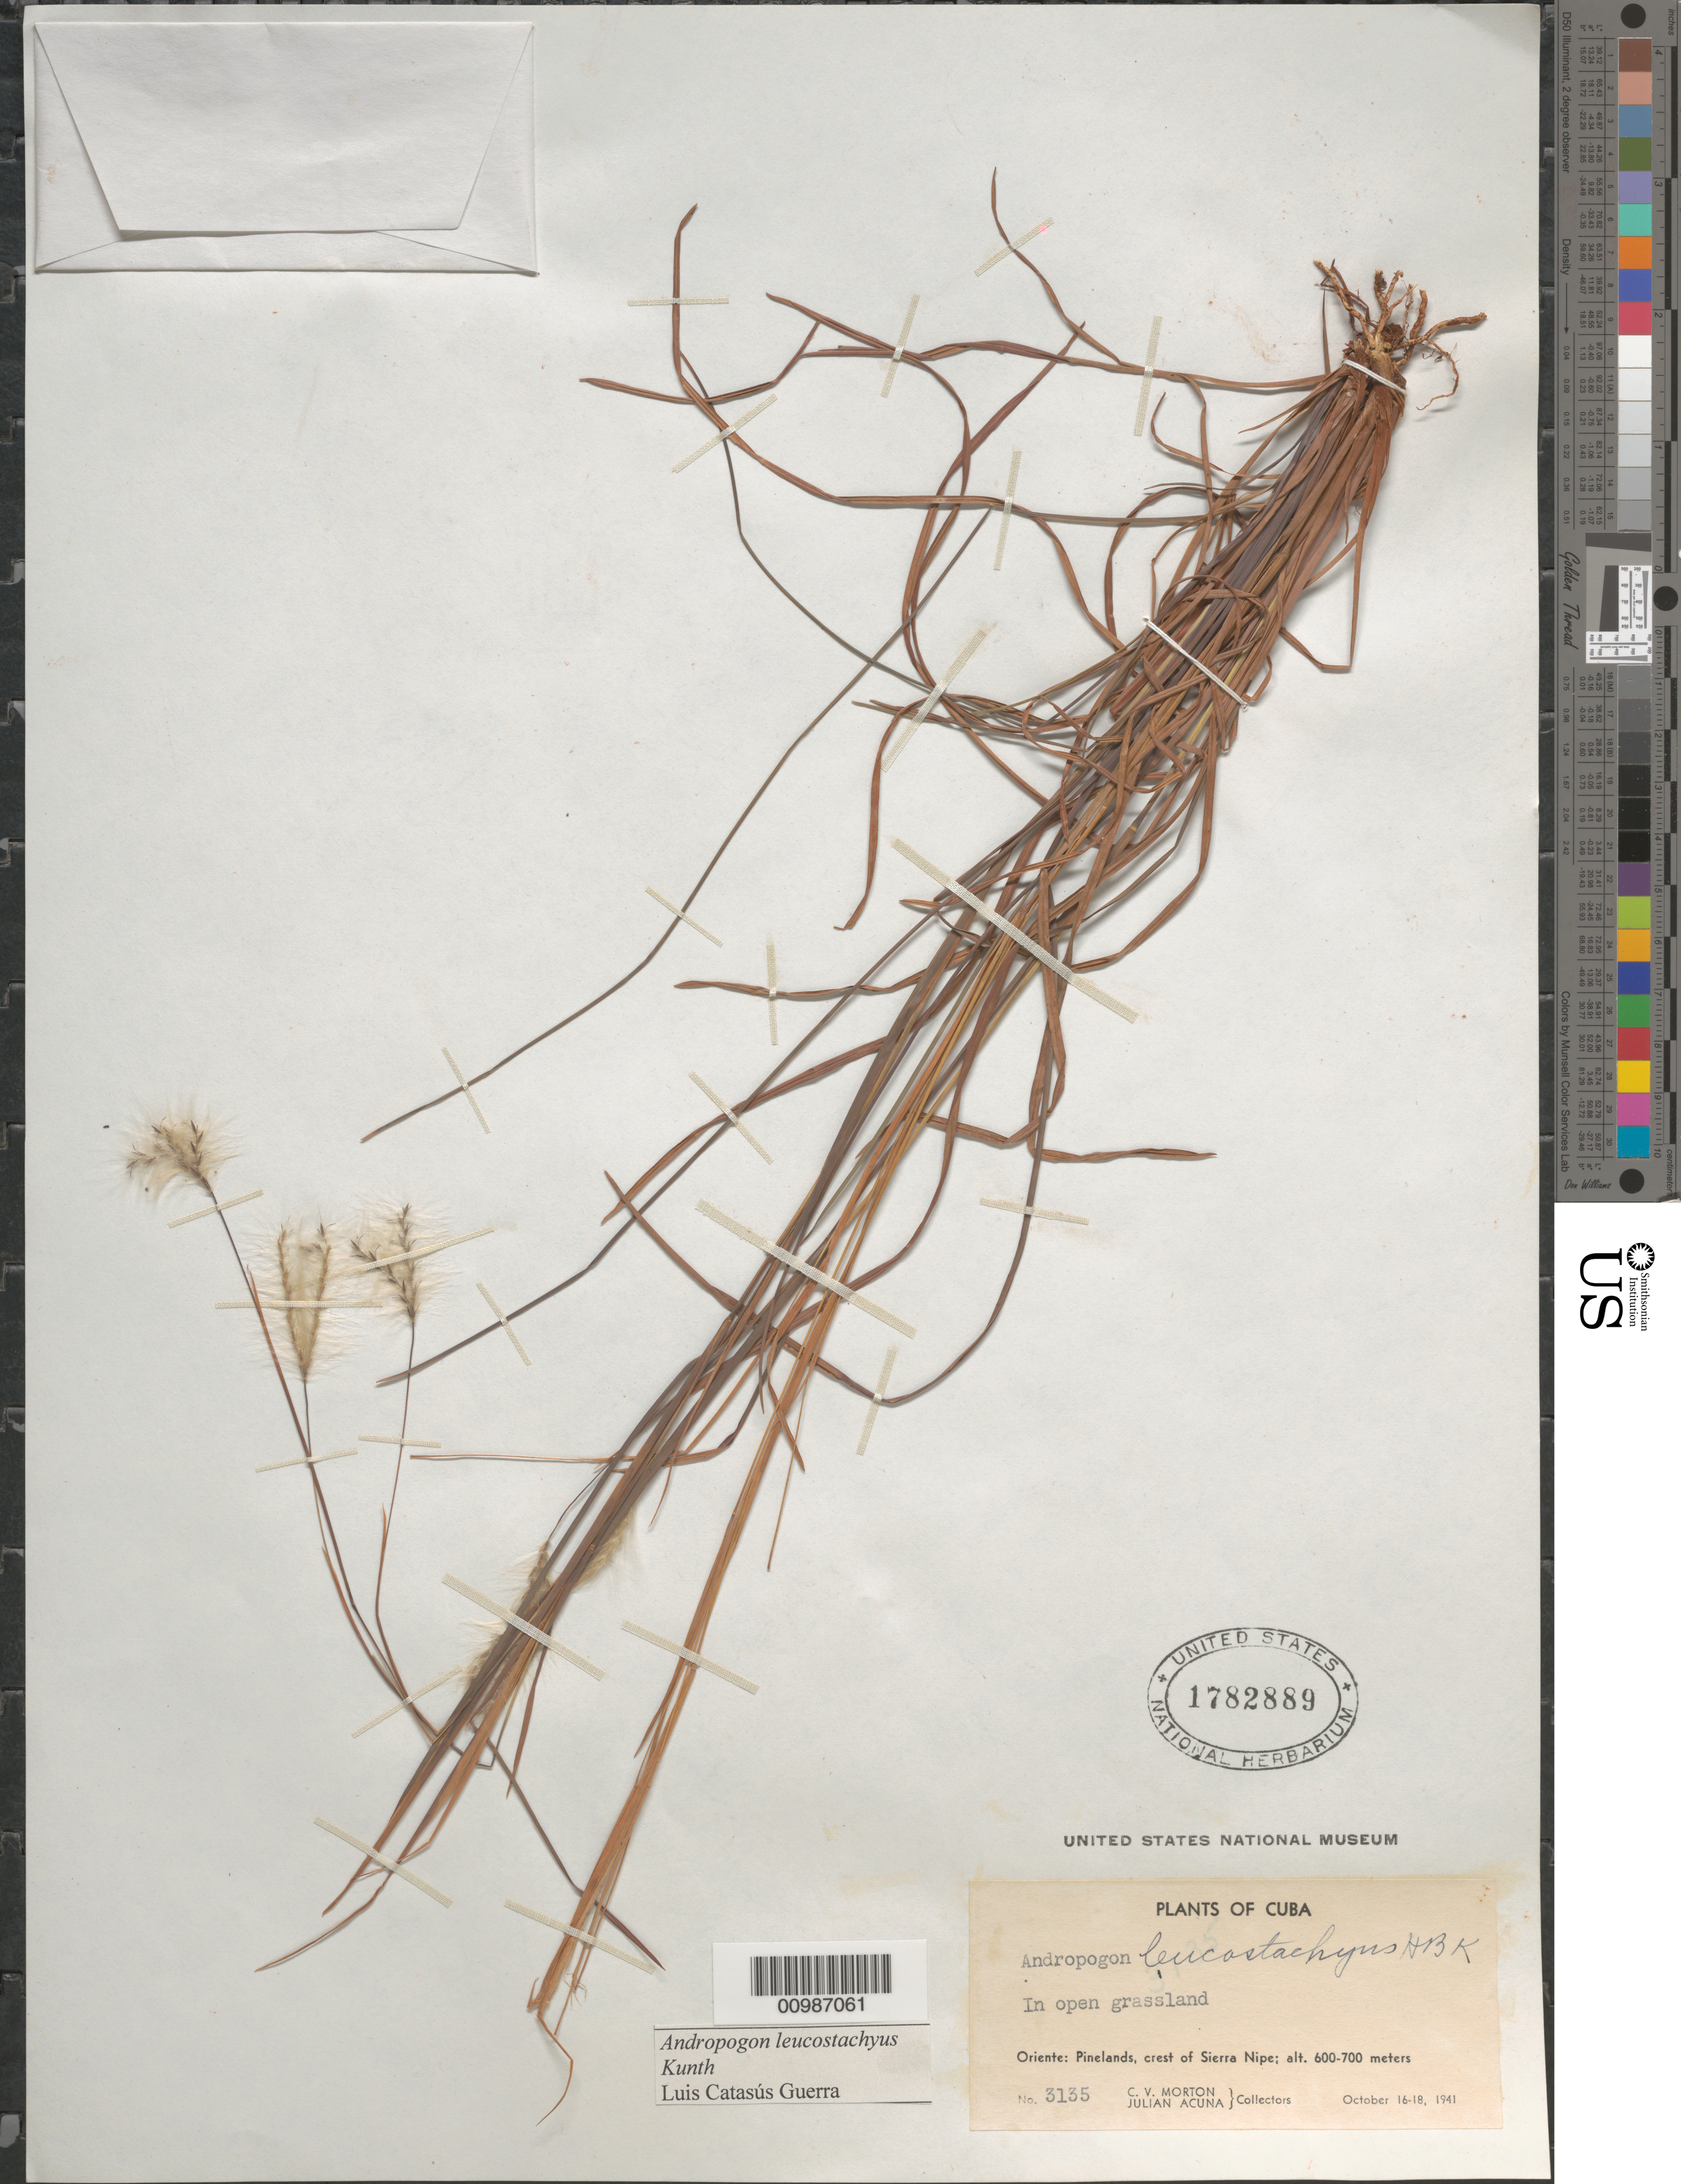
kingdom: Plantae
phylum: Tracheophyta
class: Liliopsida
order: Poales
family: Poaceae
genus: Andropogon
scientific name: Andropogon leucostachyus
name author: Kunth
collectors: C. V. Morton & J. Acuña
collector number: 3135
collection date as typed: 16 Oct 1941 to18 Oct 1941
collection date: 1941-10-16/1941-10-18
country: Cuba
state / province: Holguín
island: Cuba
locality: crest of Sierra Nipe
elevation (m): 600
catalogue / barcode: US 1782889